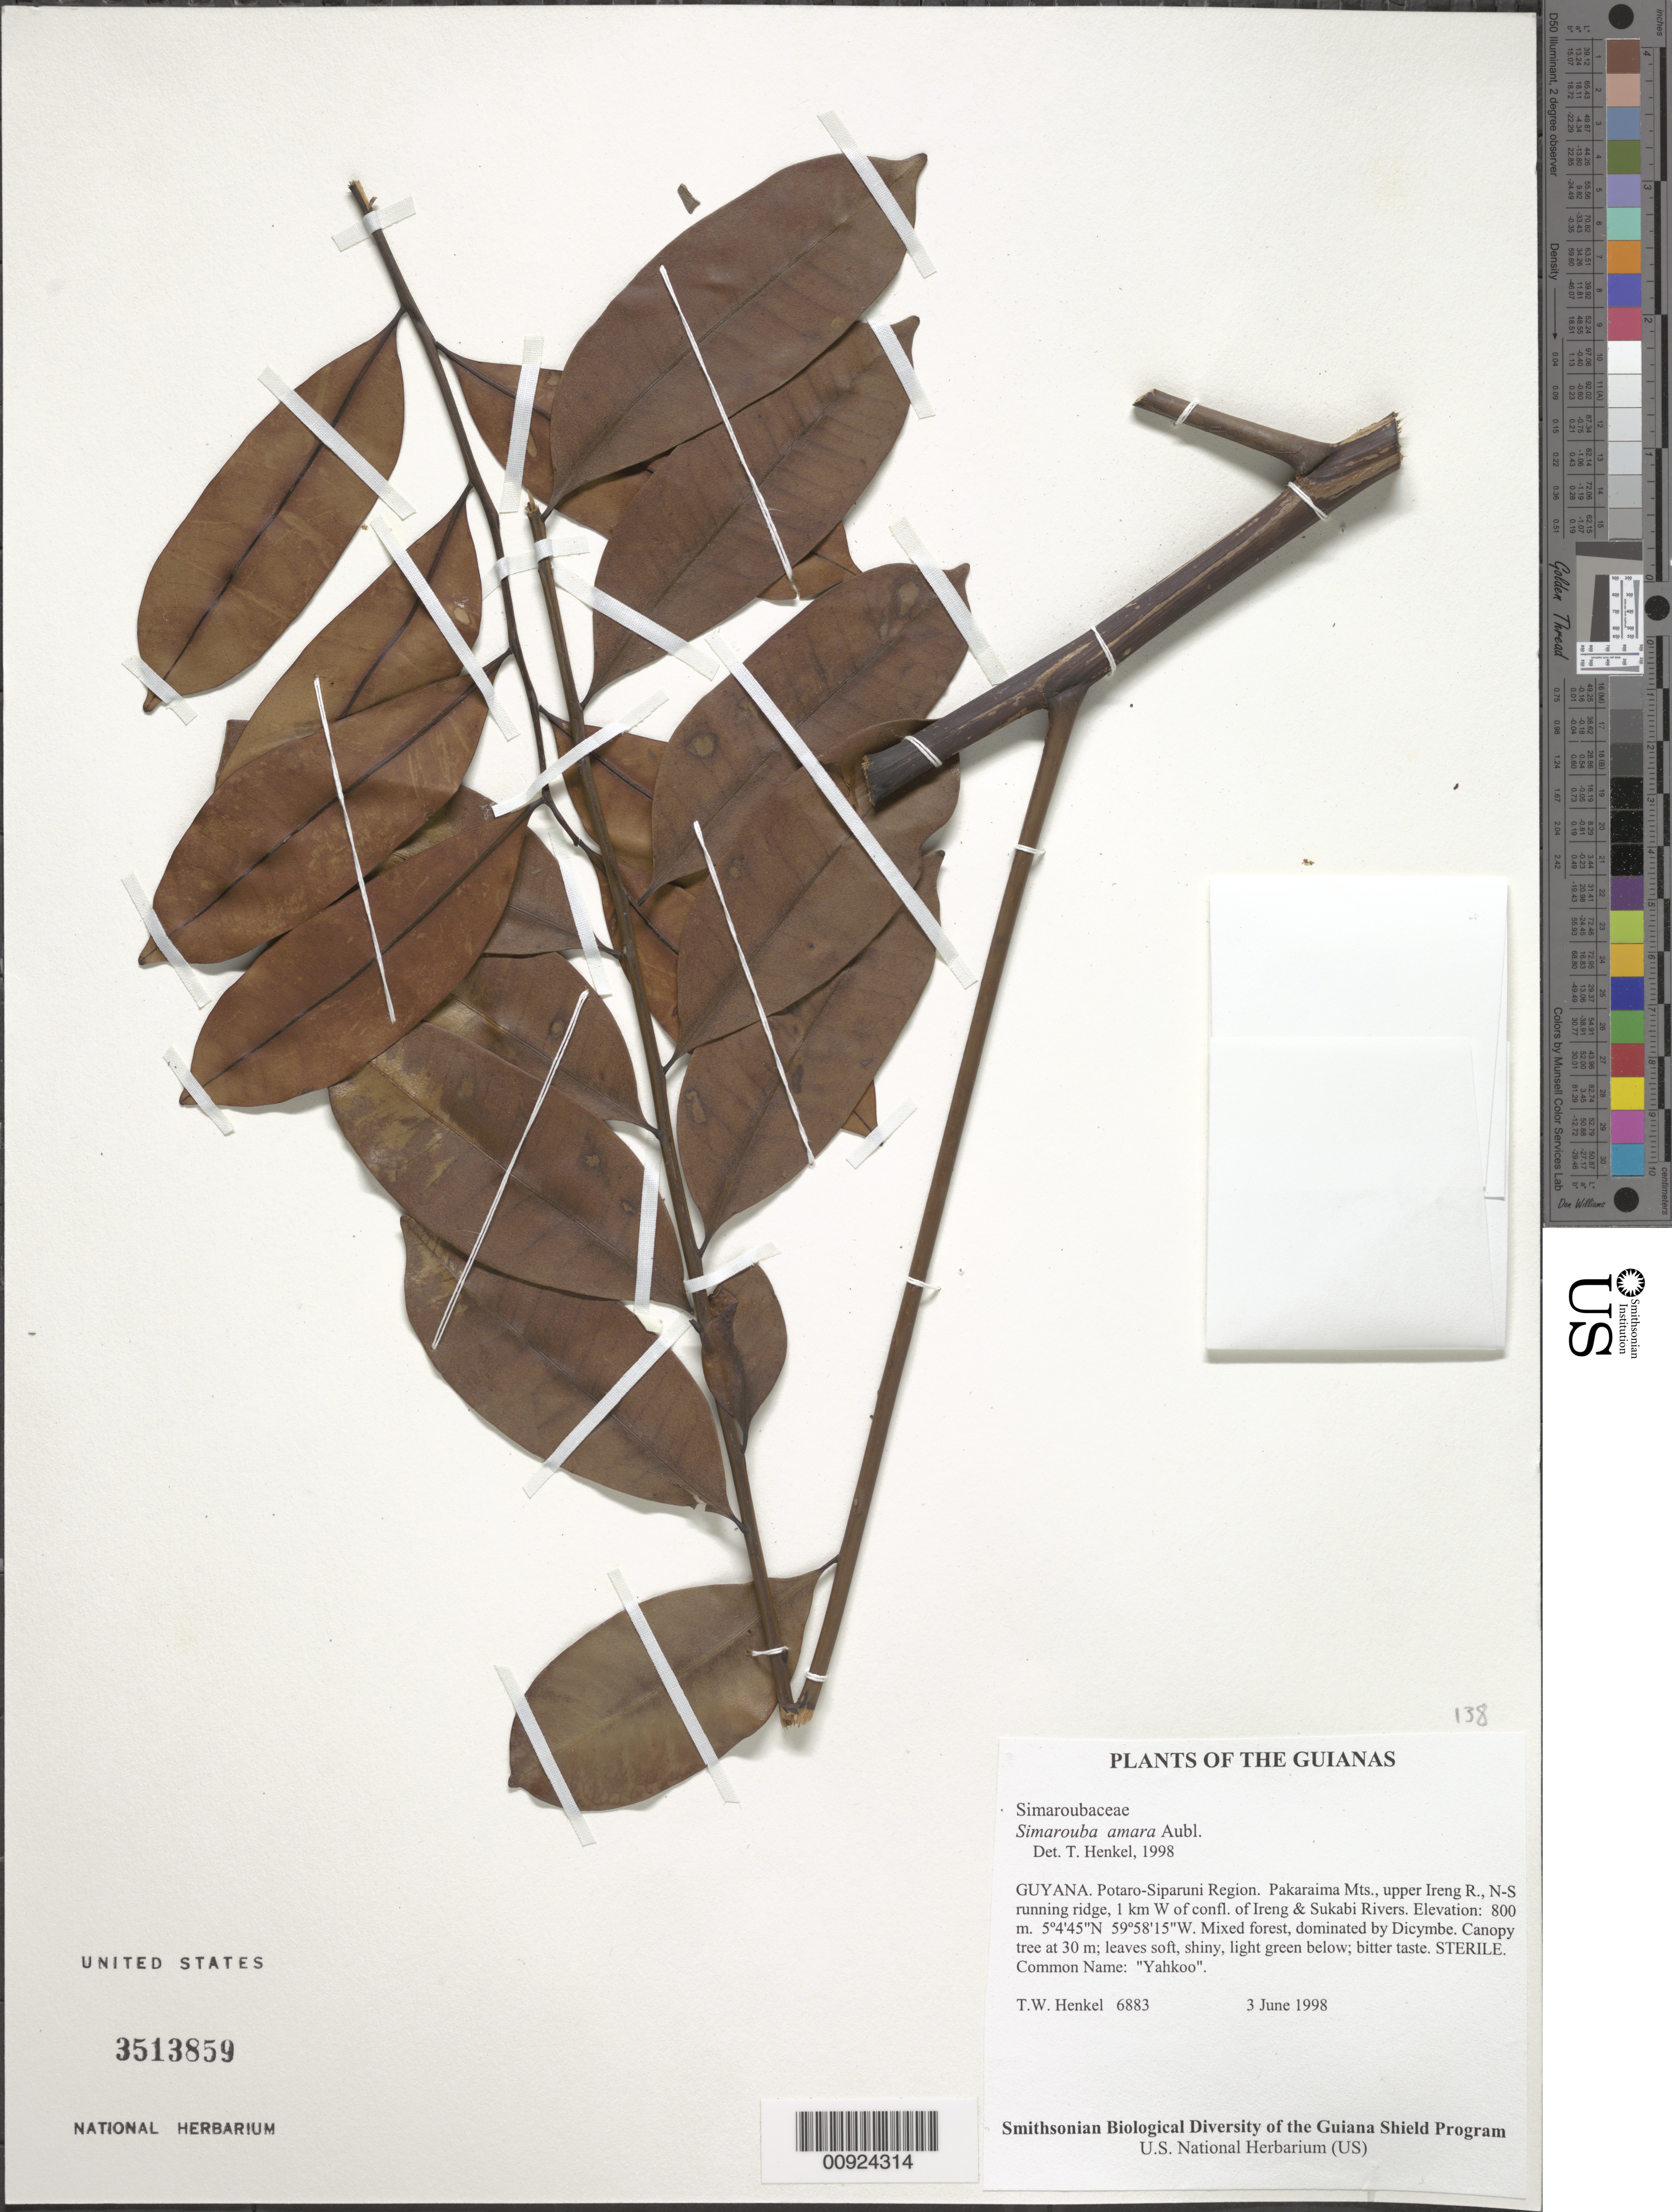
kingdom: Plantae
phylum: Tracheophyta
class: Magnoliopsida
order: Sapindales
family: Simaroubaceae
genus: Simarouba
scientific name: Simarouba amara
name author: Aubl.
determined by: Henkel, T.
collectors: T. Henkel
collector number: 6883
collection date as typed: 3 June 1998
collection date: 1998-06-03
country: Guyana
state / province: Potaro-Siparuni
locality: Pakaraima Mts., upper Ireng R., N-S running ridge, 1 km W of confl. of Ireng & Sukabi Rivers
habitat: Mixed forest, dominated by Dicymbe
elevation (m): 800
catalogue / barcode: US 3513859